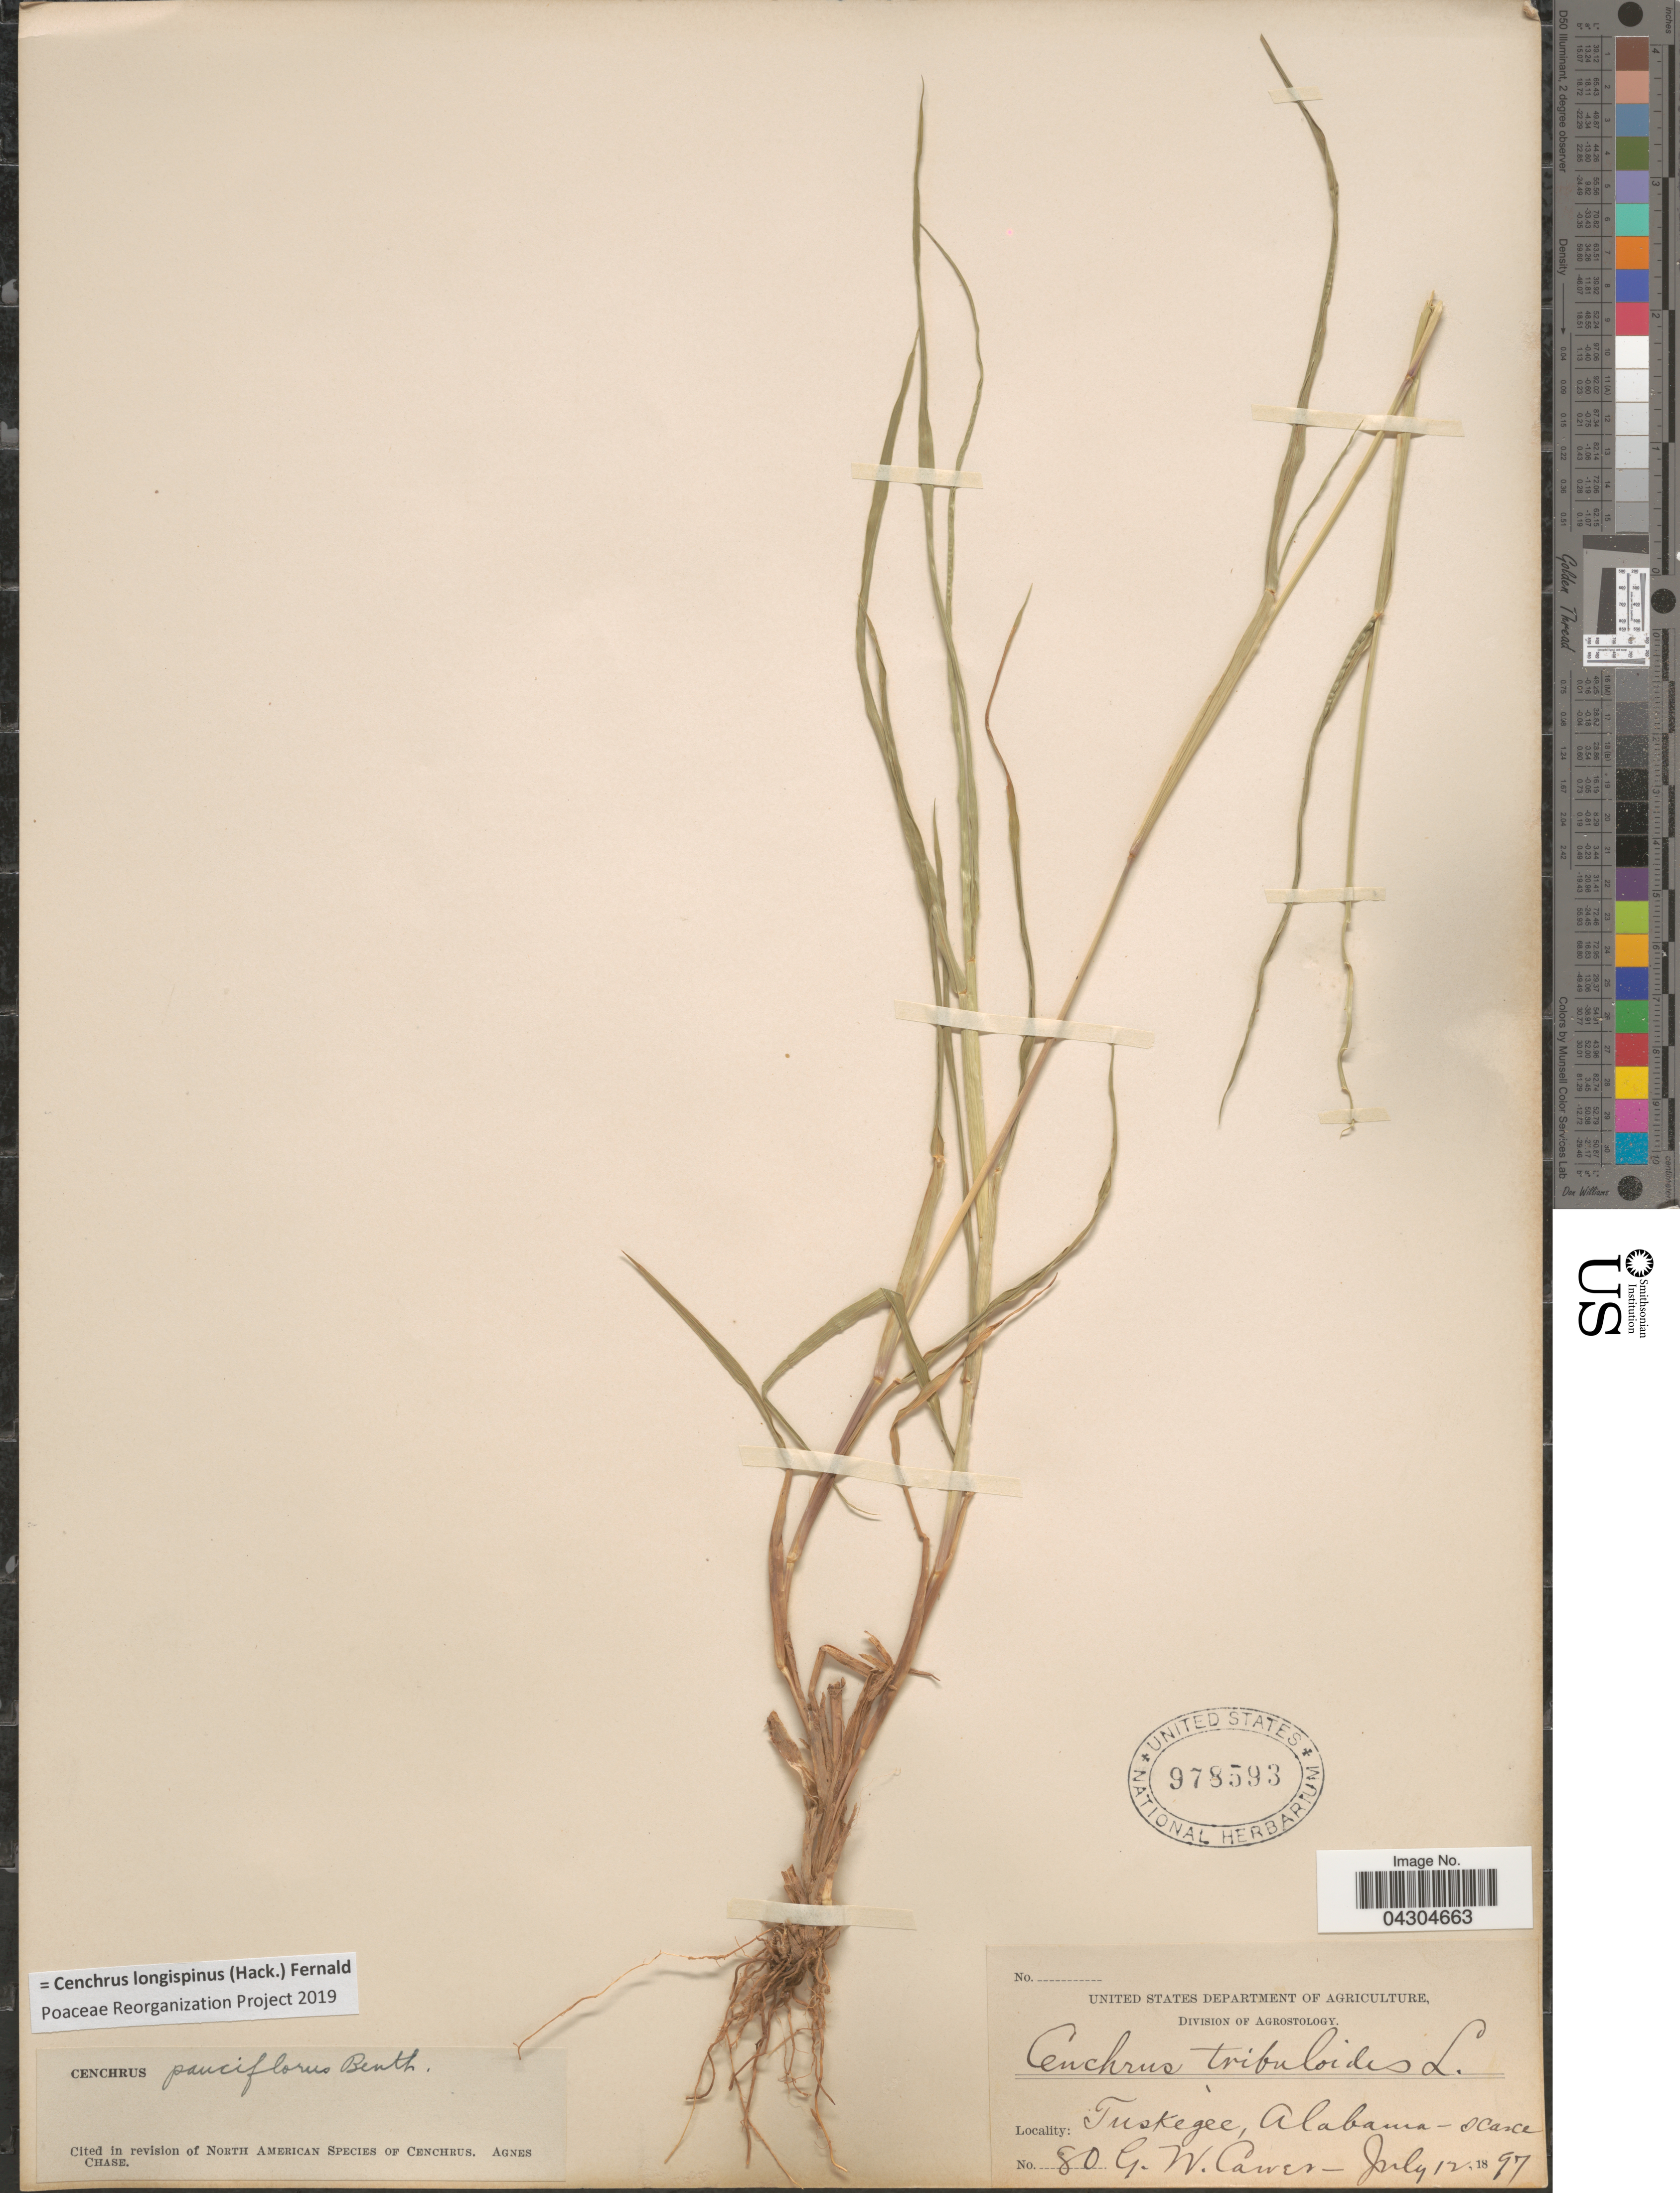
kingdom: Plantae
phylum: Tracheophyta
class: Liliopsida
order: Poales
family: Poaceae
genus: Cenchrus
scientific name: Cenchrus longispinus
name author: (Hack.) Fernald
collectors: G. Cawen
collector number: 80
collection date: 1897-07-12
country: United States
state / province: Alabama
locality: Tuskegee - scarce.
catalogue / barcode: US 978593